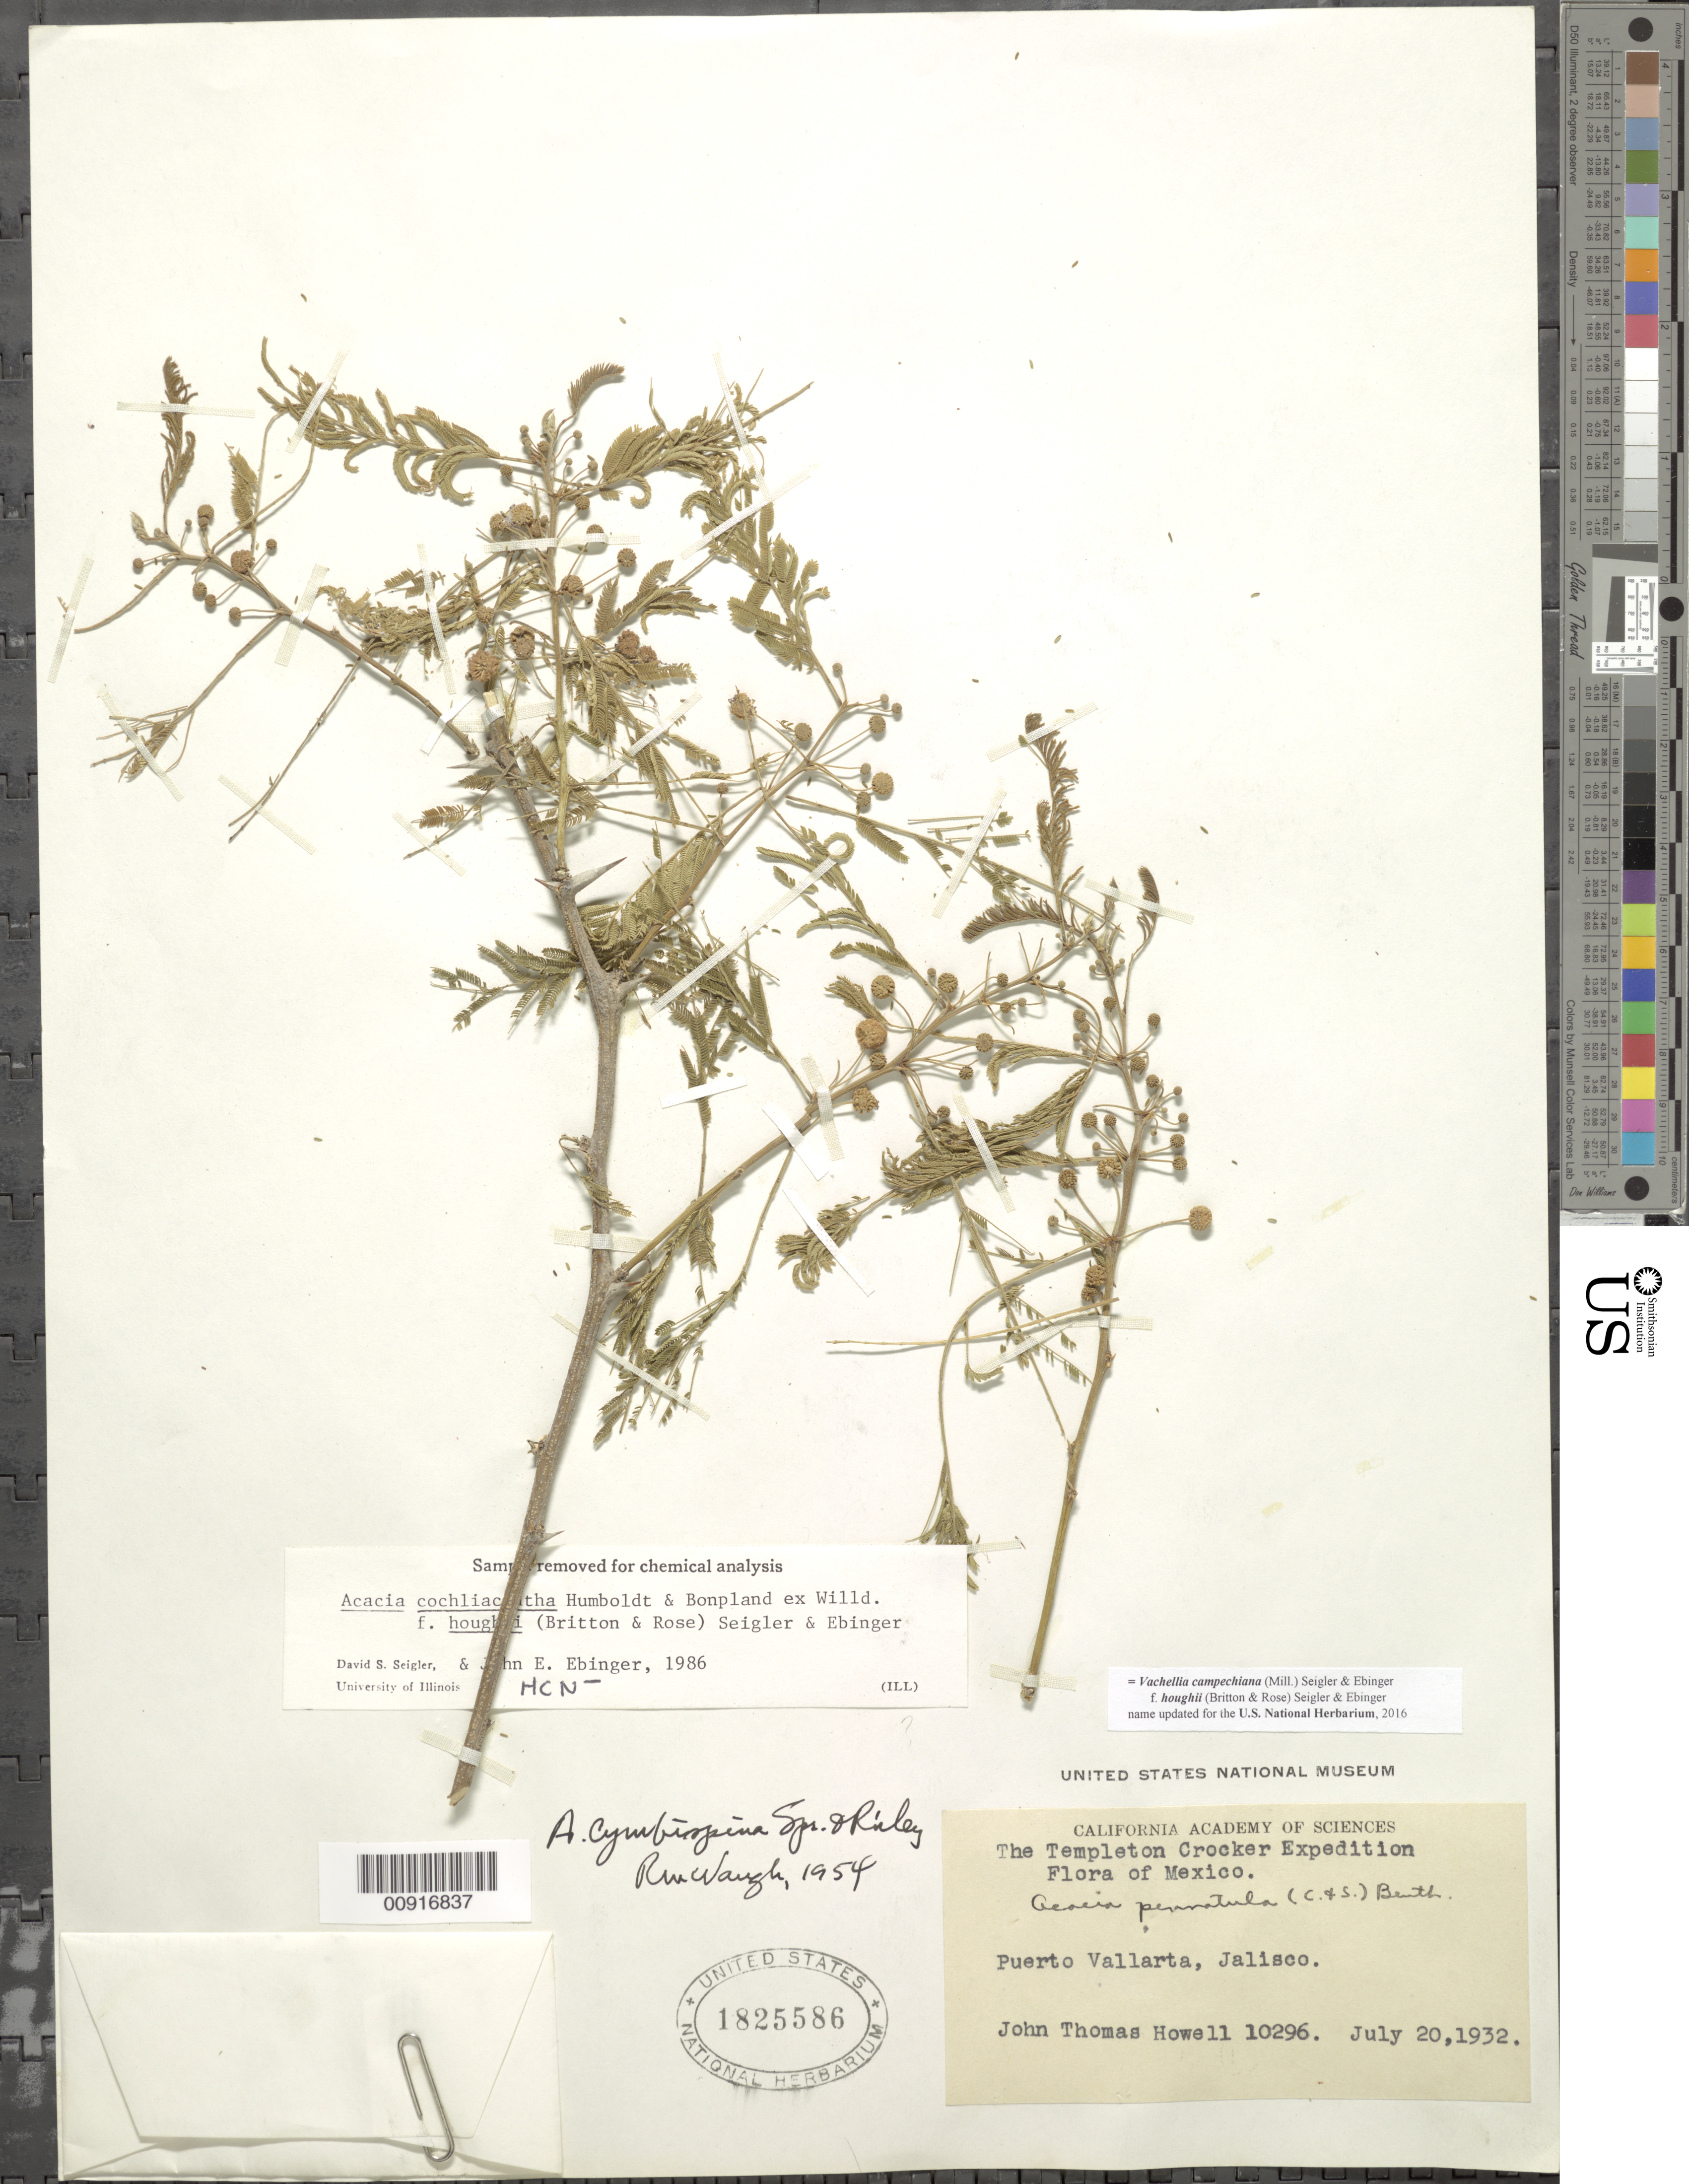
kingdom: Plantae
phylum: Tracheophyta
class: Magnoliopsida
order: Fabales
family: Fabaceae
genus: Vachellia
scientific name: Vachellia chiapensis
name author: (Saff.) Seigler & Ebinger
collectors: J. T. Howell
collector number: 10296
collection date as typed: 20 Jul 1932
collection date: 1932-07-20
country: Mexico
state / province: Jalisco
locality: Puerto Vallarta, Jalisco.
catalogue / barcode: US 1825586